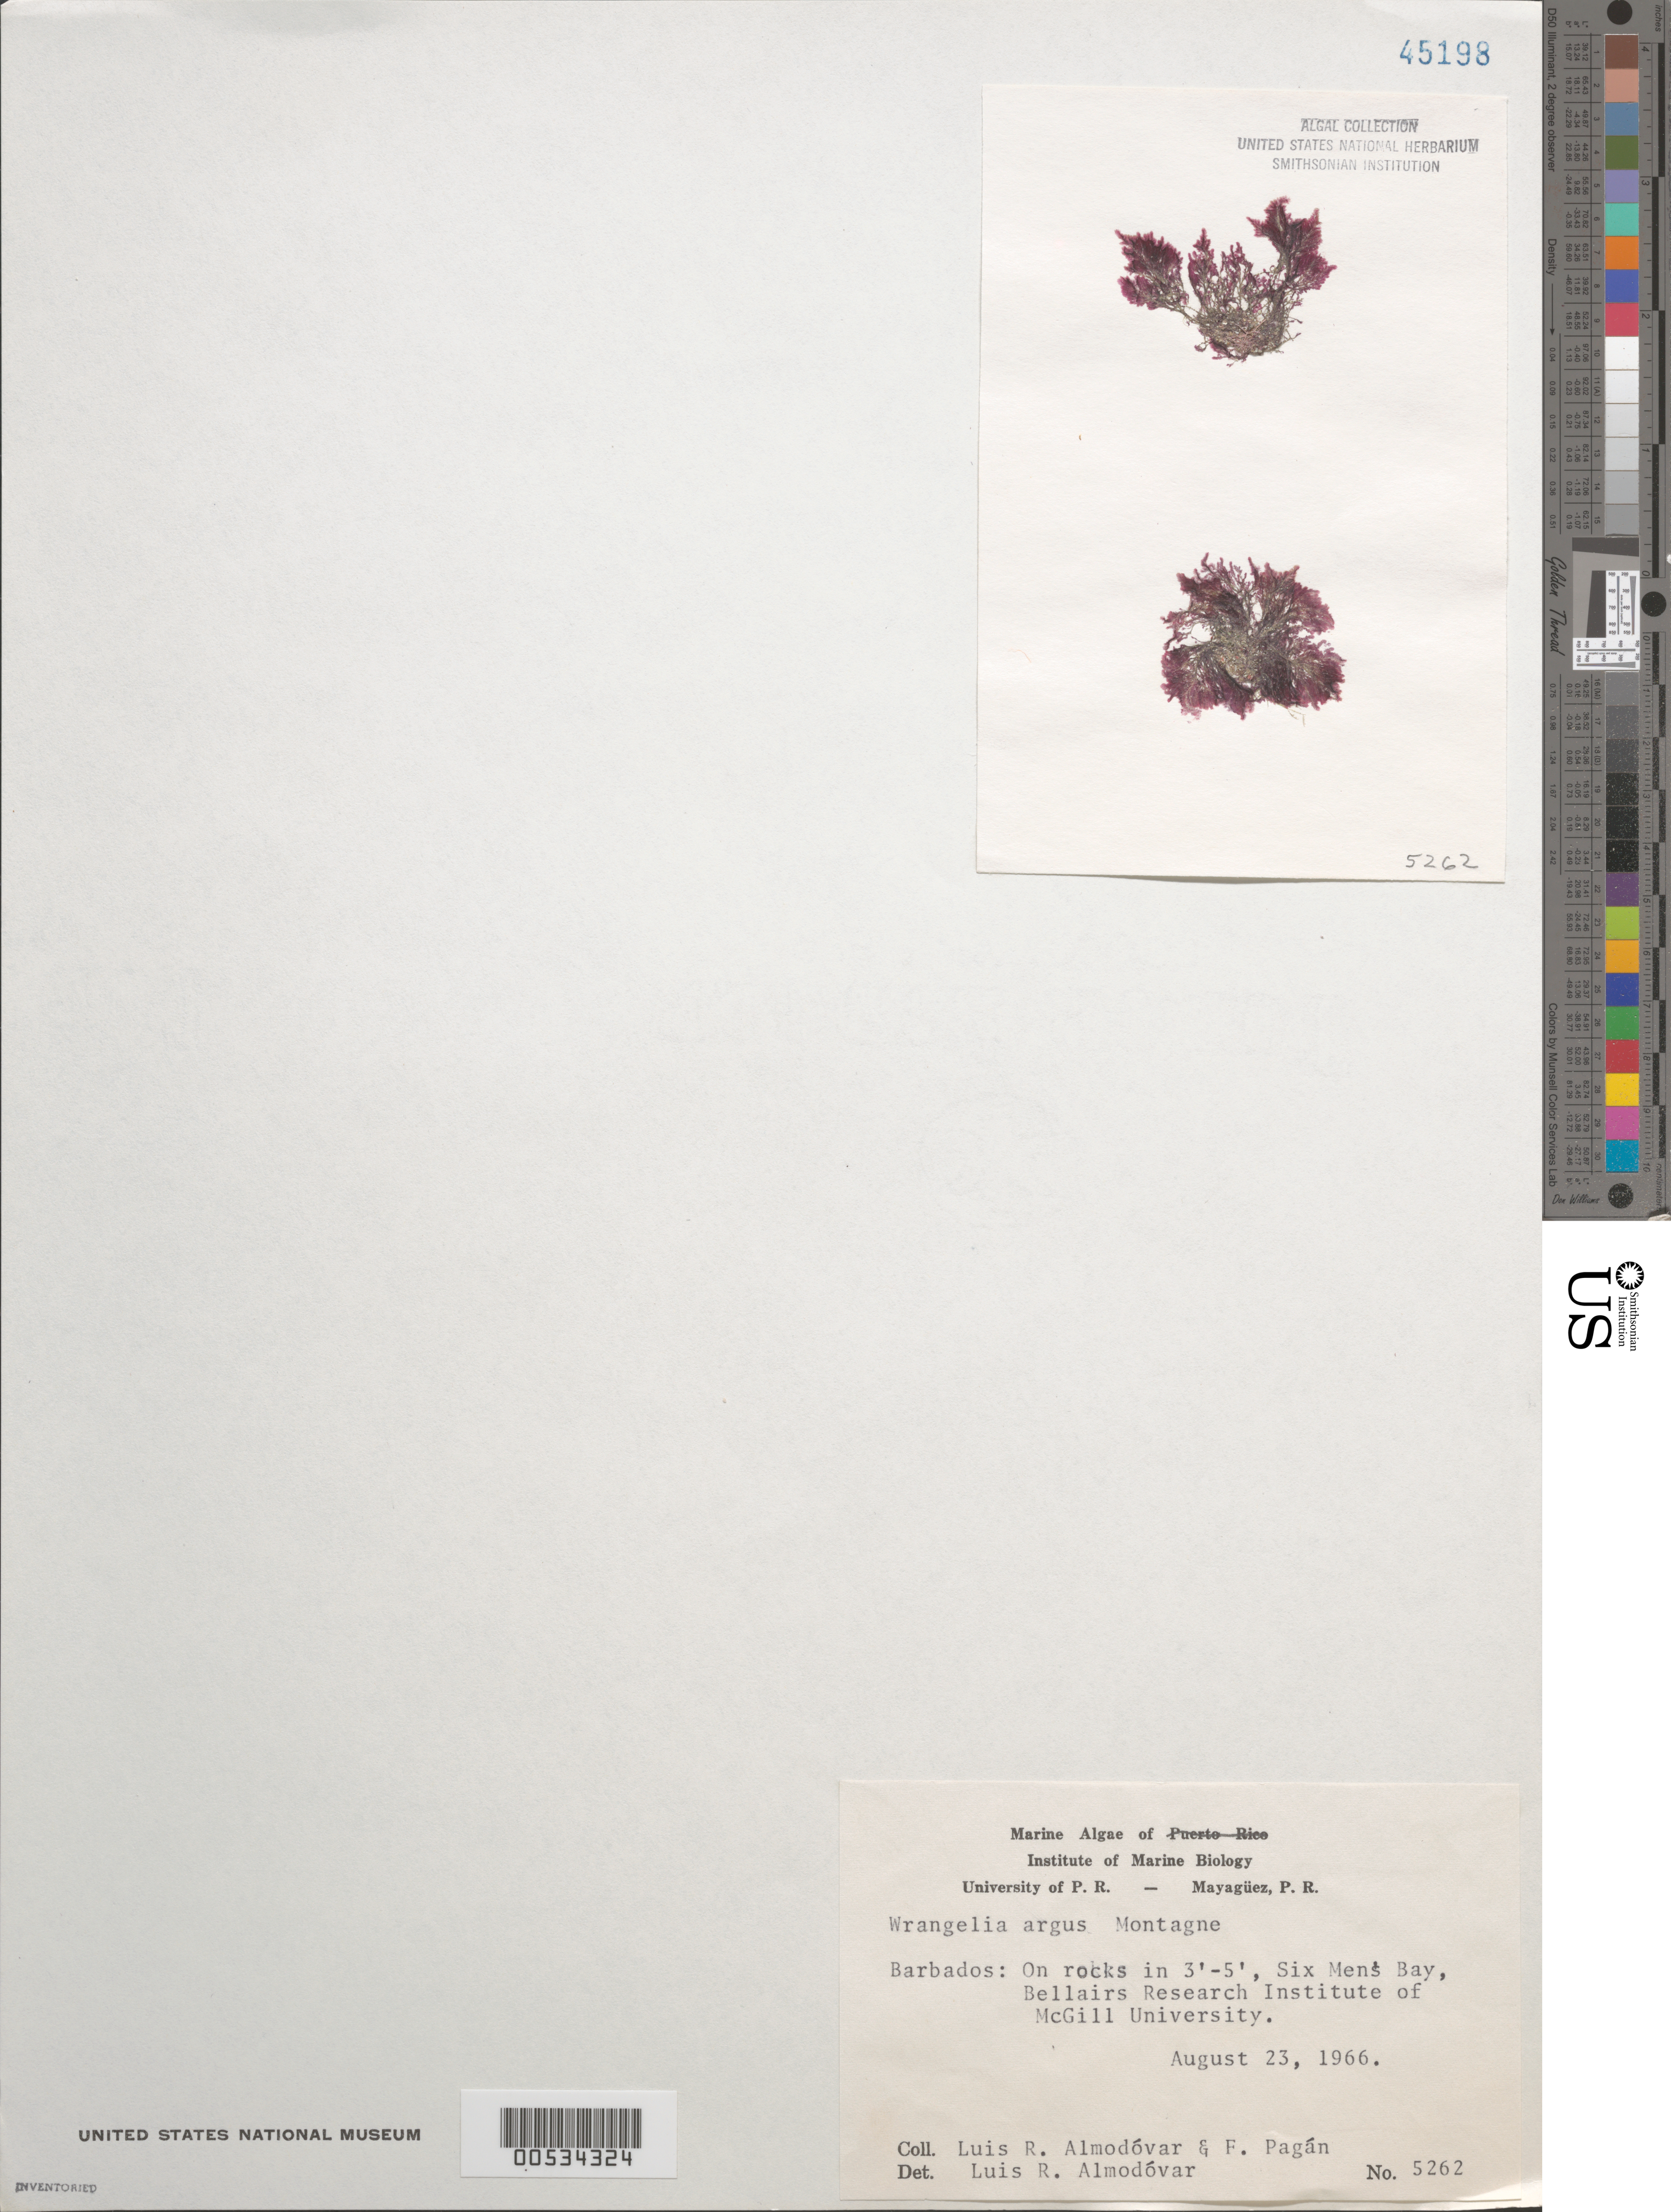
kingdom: Plantae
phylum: Rhodophyta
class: Florideophyceae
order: Ceramiales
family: Wrangeliaceae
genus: Wrangelia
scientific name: Wrangelia argus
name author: (Mont.) Mont.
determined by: Almodovar, L. R.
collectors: L. Almodovar & F. Pagan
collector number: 5262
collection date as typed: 23 Aug 1966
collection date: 1966-08-23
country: Barbados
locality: Six Men's Bay, Bellairs Research Institute of McGill University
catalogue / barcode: US 45198